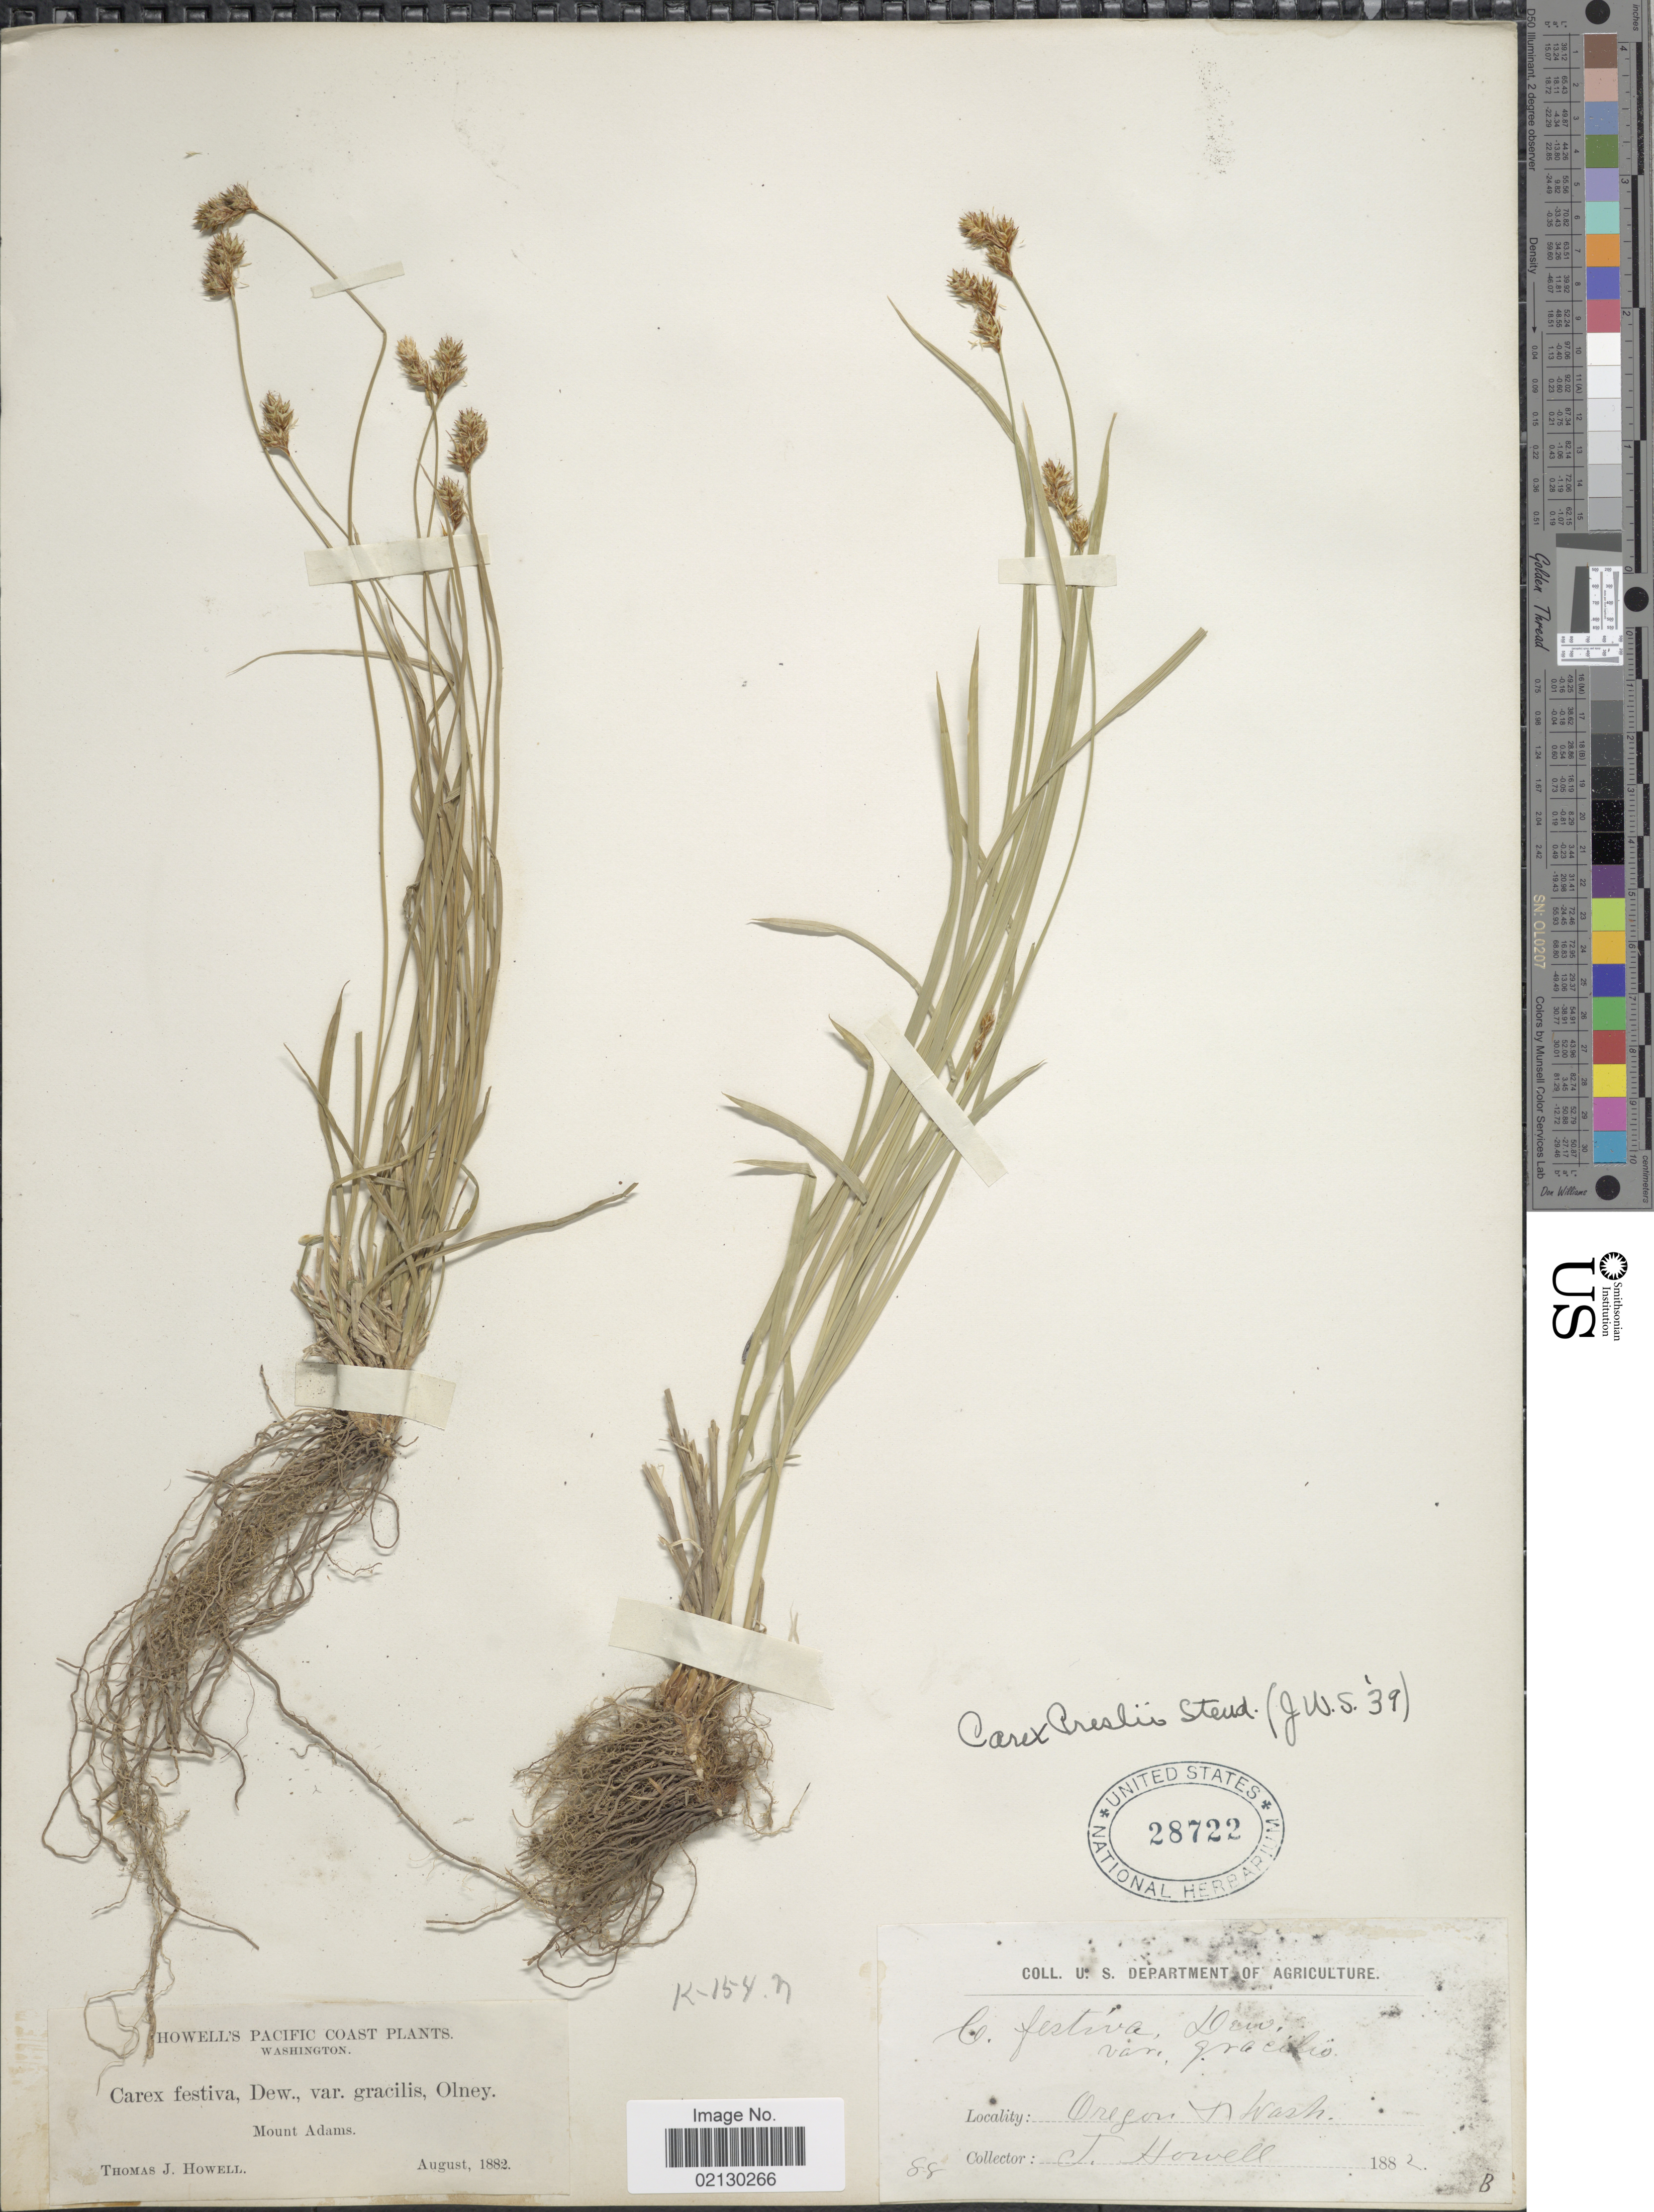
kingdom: Plantae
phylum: Tracheophyta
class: Liliopsida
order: Poales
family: Cyperaceae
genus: Carex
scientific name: Carex preslii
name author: Steud.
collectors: J. T. Howell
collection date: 1882-02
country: United States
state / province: Washington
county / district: Yakima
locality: Pacific Coast. Mount Adams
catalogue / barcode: US 28722